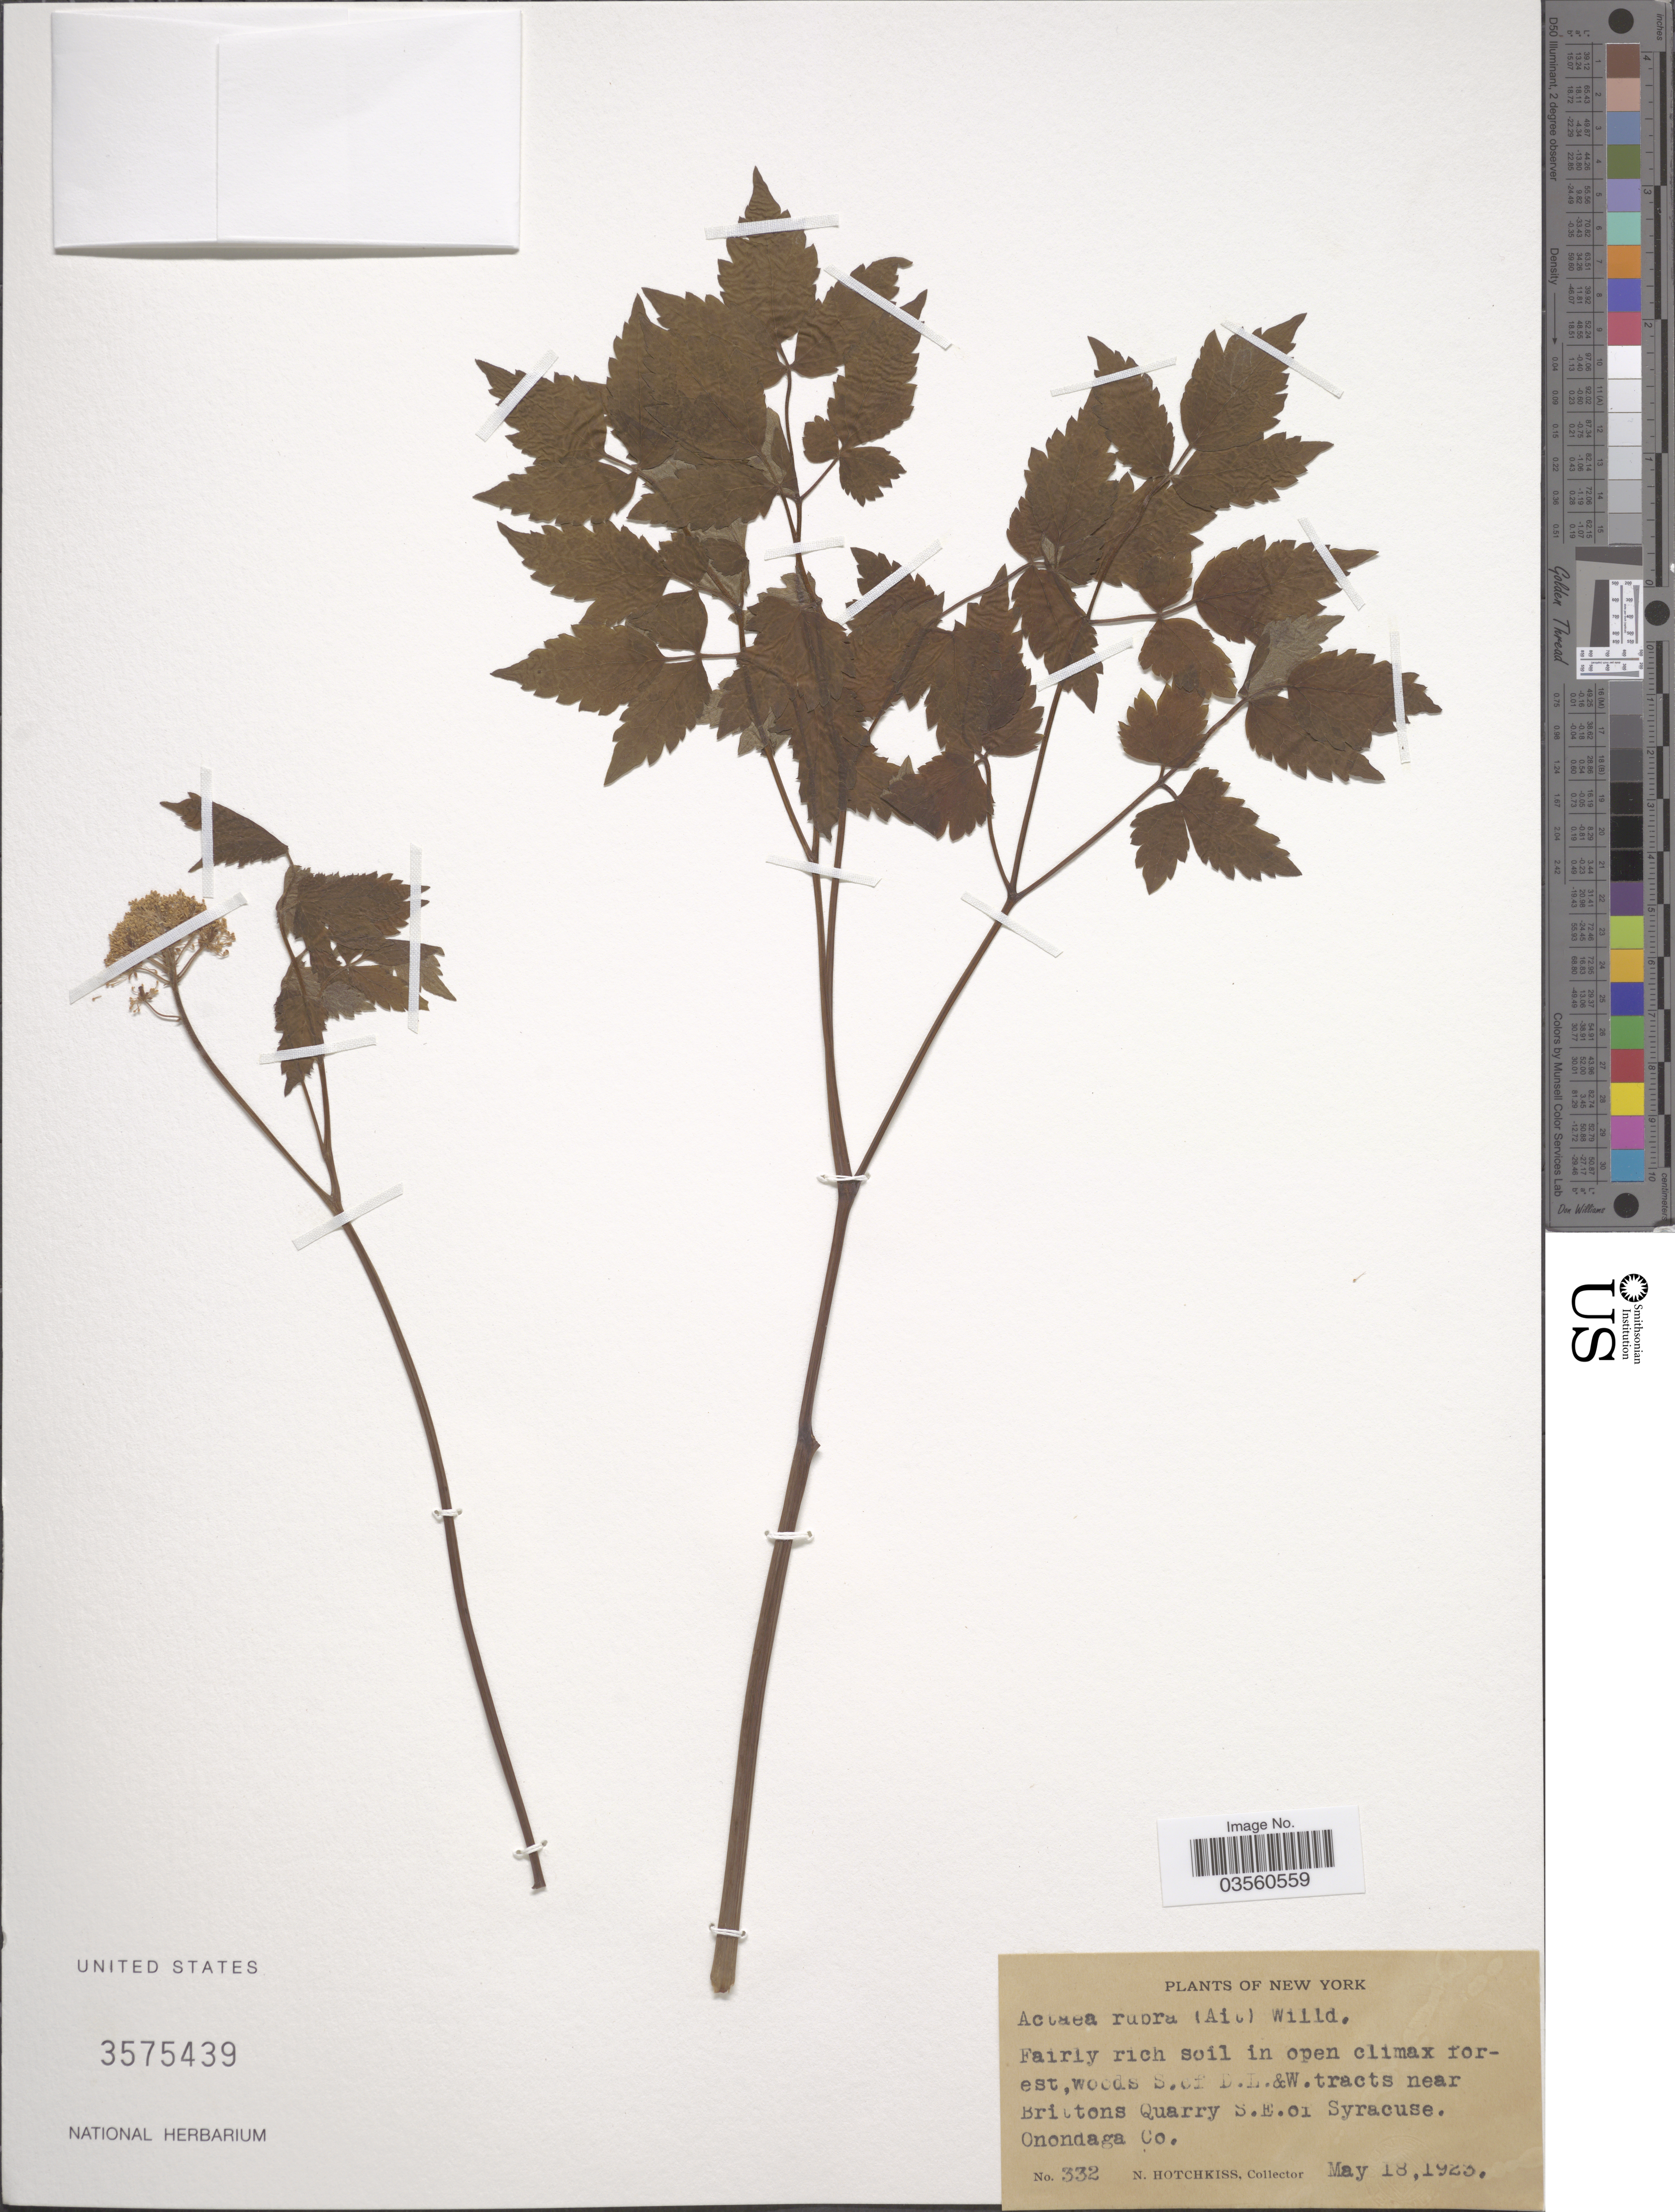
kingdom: Plantae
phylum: Tracheophyta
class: Magnoliopsida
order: Ranunculales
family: Ranunculaceae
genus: Actaea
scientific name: Actaea rubra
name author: (Aiton) Willd.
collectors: N. Hotchkiss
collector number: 332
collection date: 1923-05-18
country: United States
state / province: New York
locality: S. of D.L. & W. tracts near Brittons Quarry S.E. of Syracuse. Onondaga Co.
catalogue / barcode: US 3575439